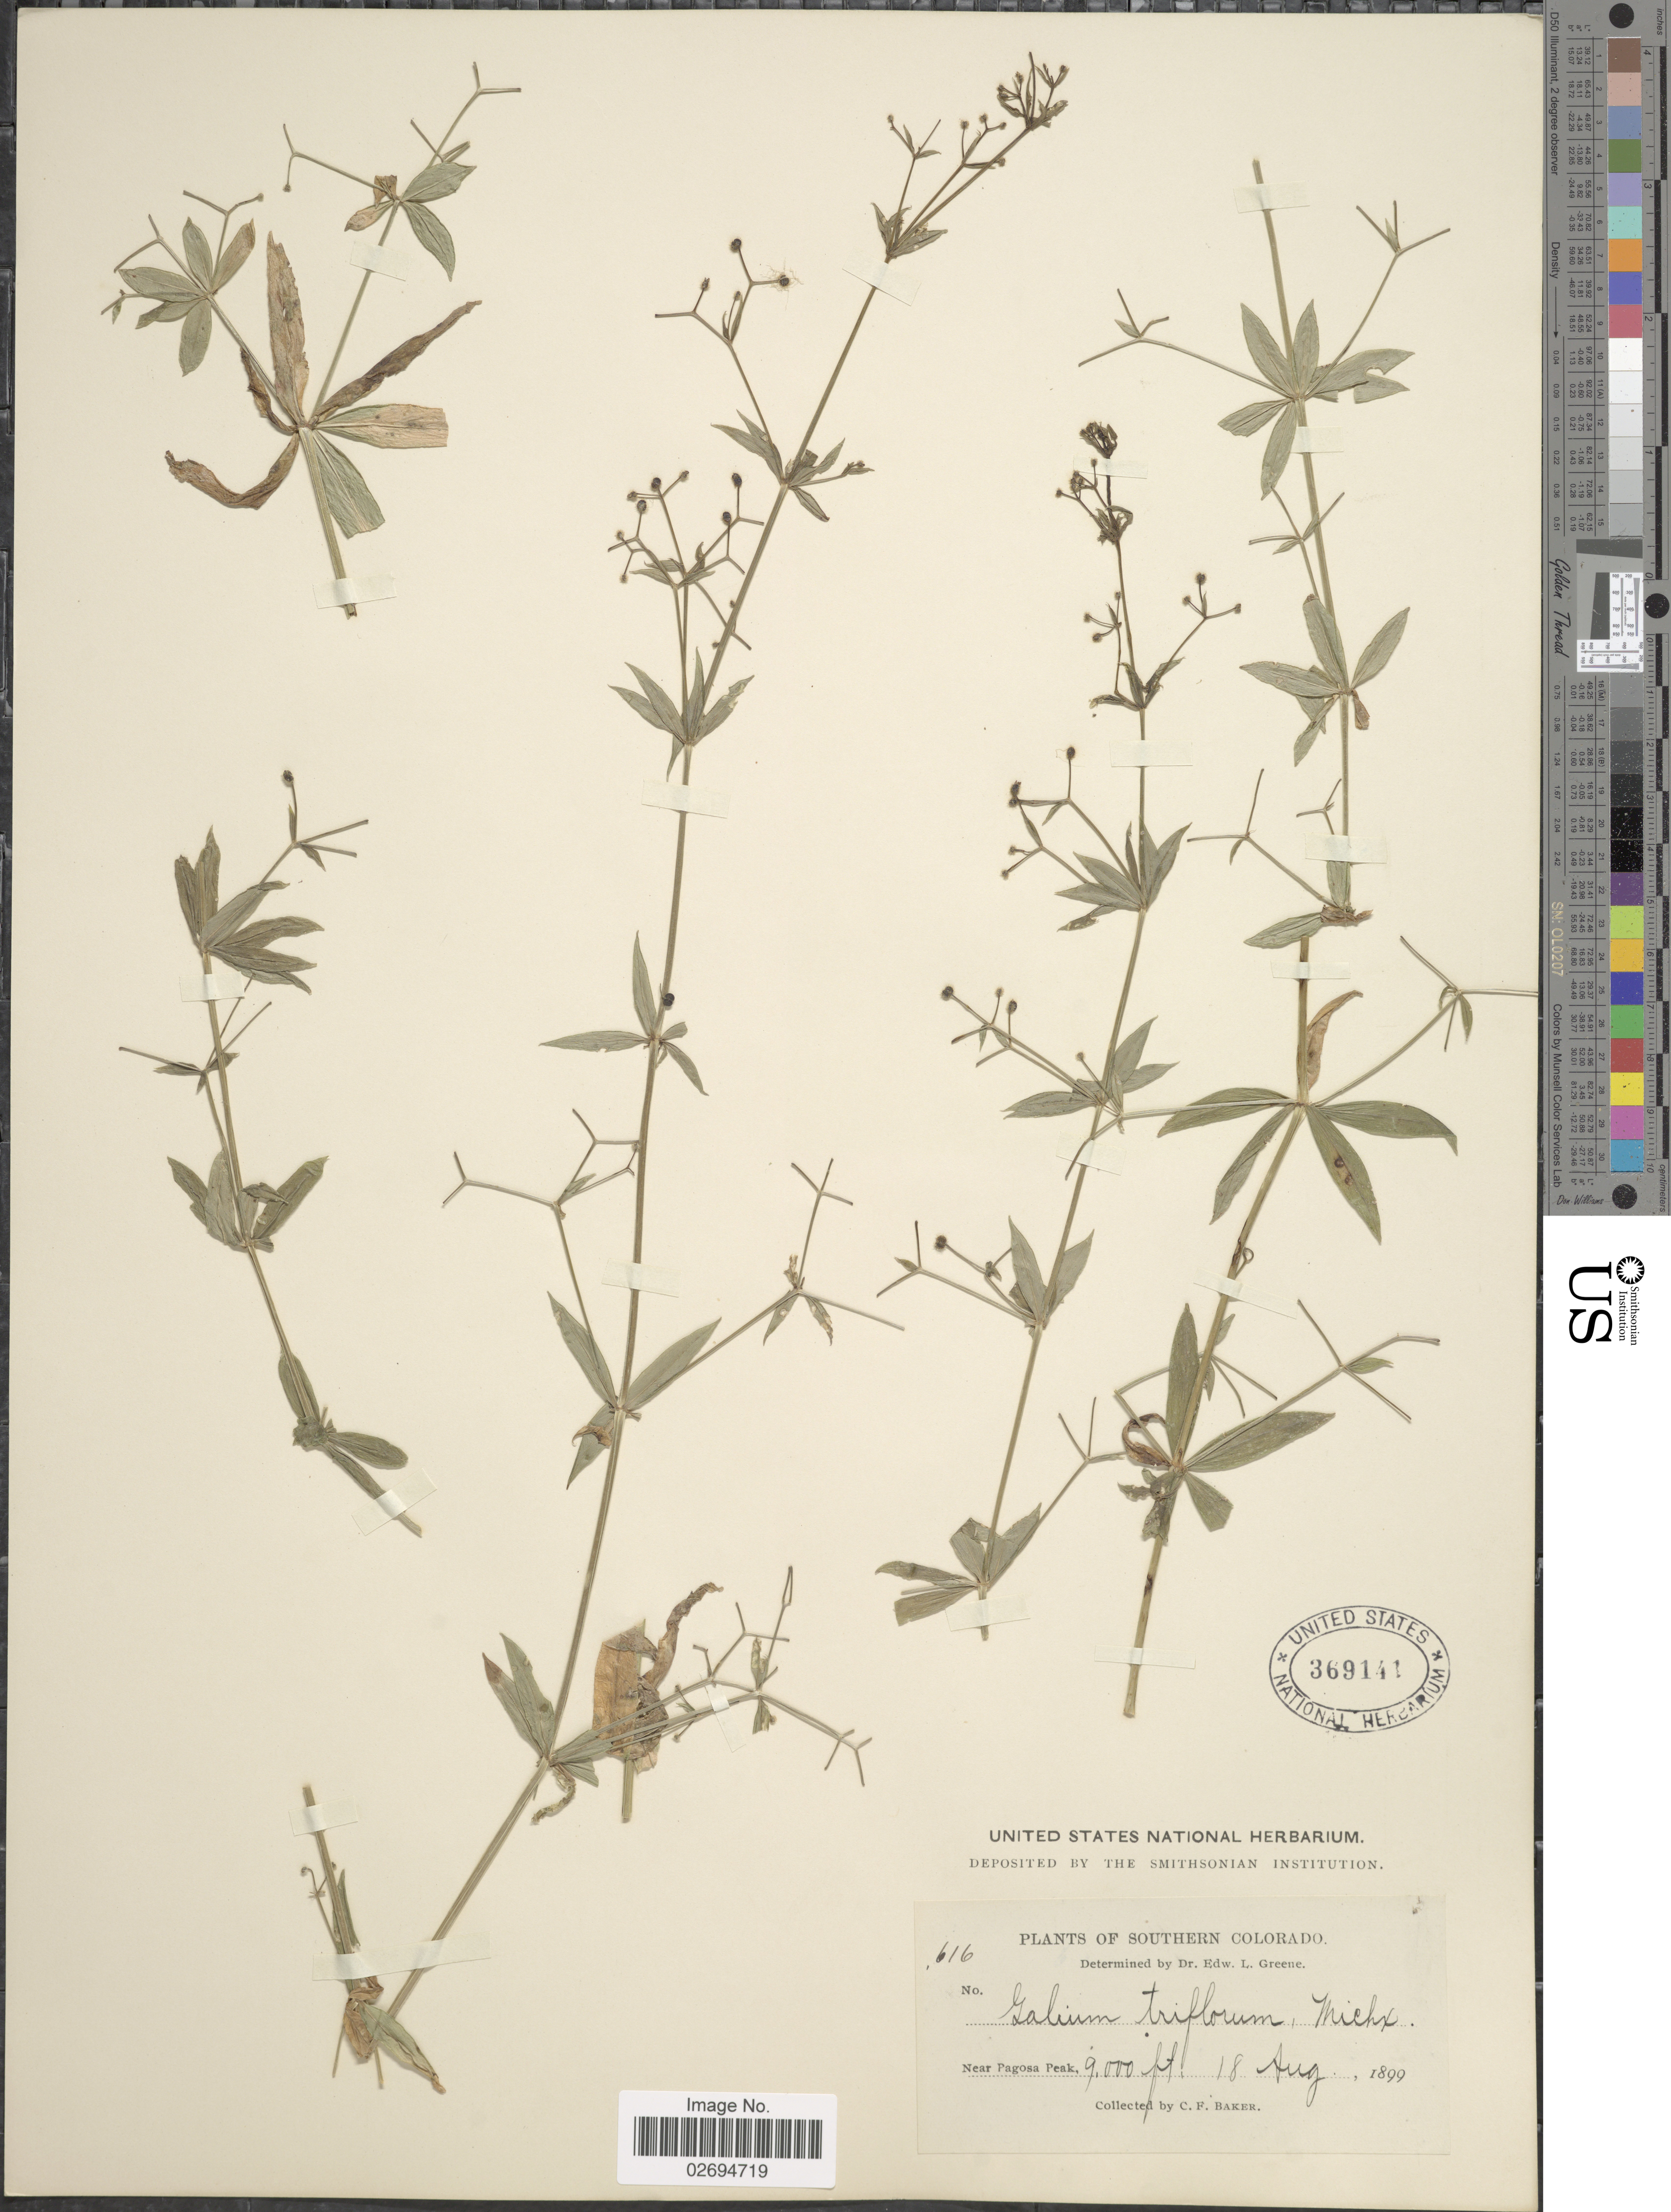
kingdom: Plantae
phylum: Tracheophyta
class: Magnoliopsida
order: Gentianales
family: Rubiaceae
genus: Galium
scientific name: Galium triflorum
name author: Michx.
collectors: C. F. Baker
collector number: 616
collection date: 1899-08-18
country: United States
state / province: Colorado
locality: Southern Colorado, Near Pagosa Peak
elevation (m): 2743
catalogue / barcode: US 369141